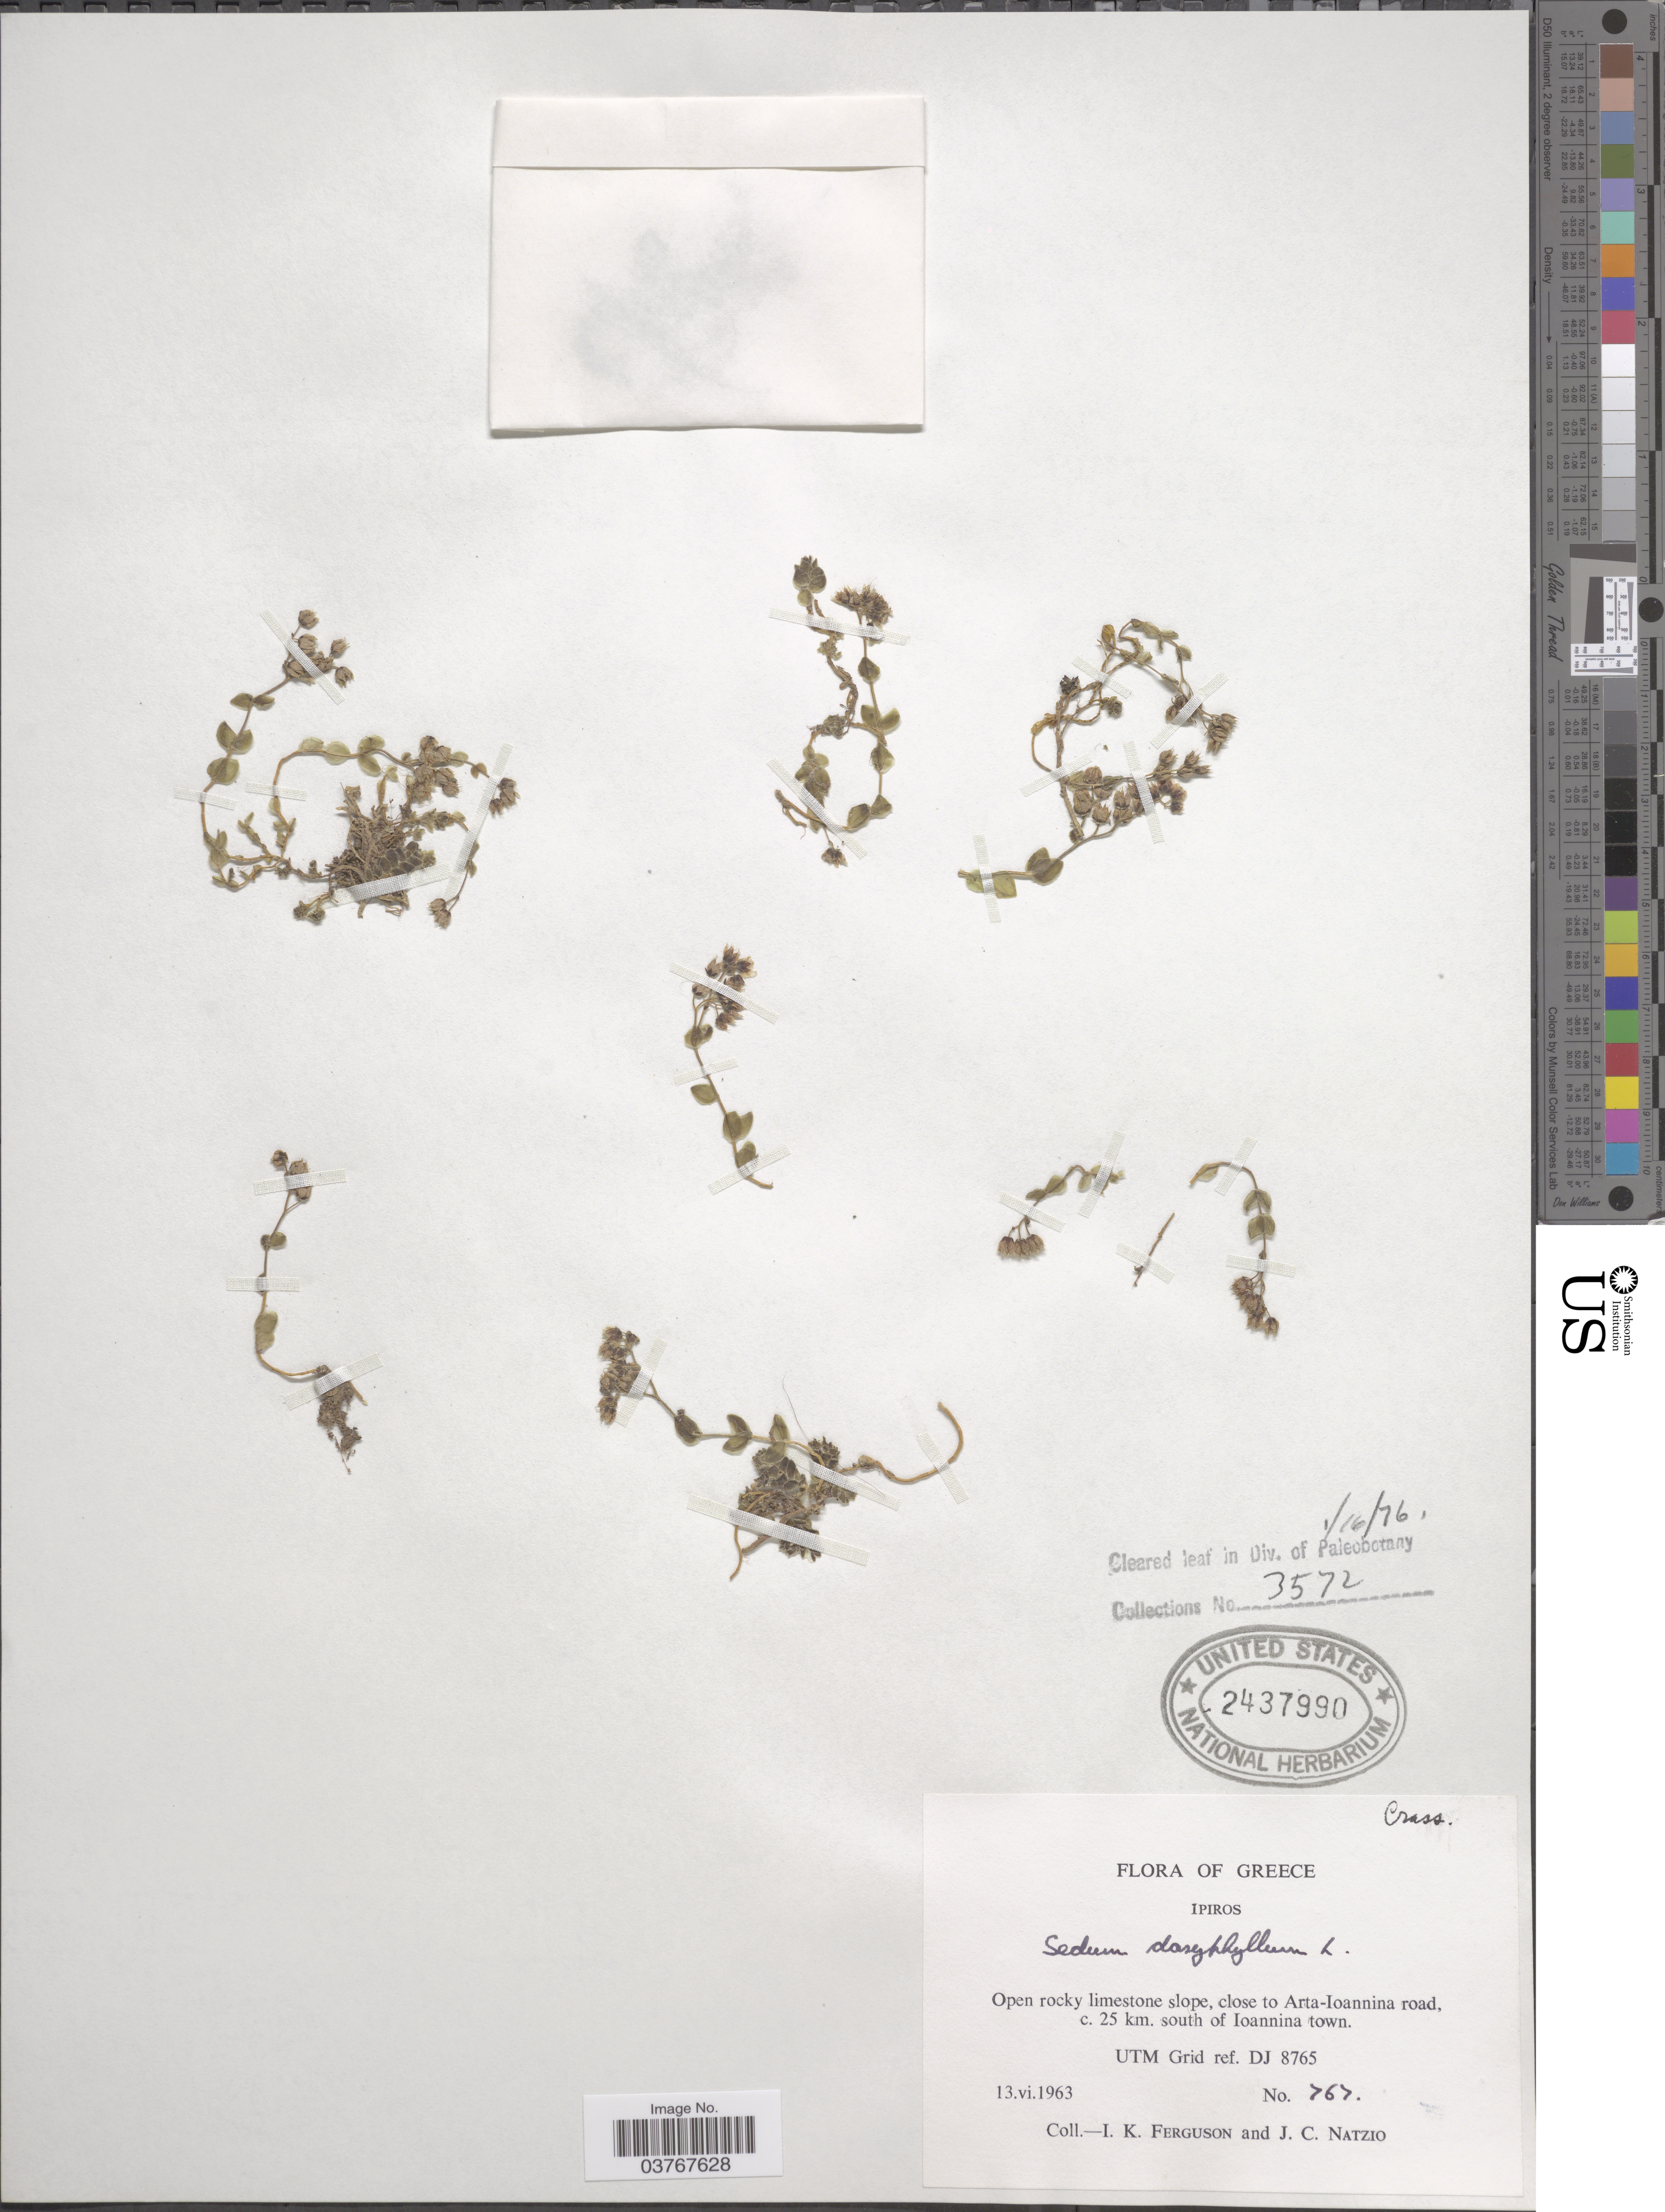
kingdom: Plantae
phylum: Tracheophyta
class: Magnoliopsida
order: Saxifragales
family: Crassulaceae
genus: Sedum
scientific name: Sedum dasyphyllum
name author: L.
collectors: I. K. Ferguson & J. Natzio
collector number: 767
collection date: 1963-06-13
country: Greece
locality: Ipiros. Open rocky limestone slope, close to Arta-Ioannina road, c. 25 km. south of Ioannina town. UTM Grid ref. DJ 8765.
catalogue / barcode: US 2437990